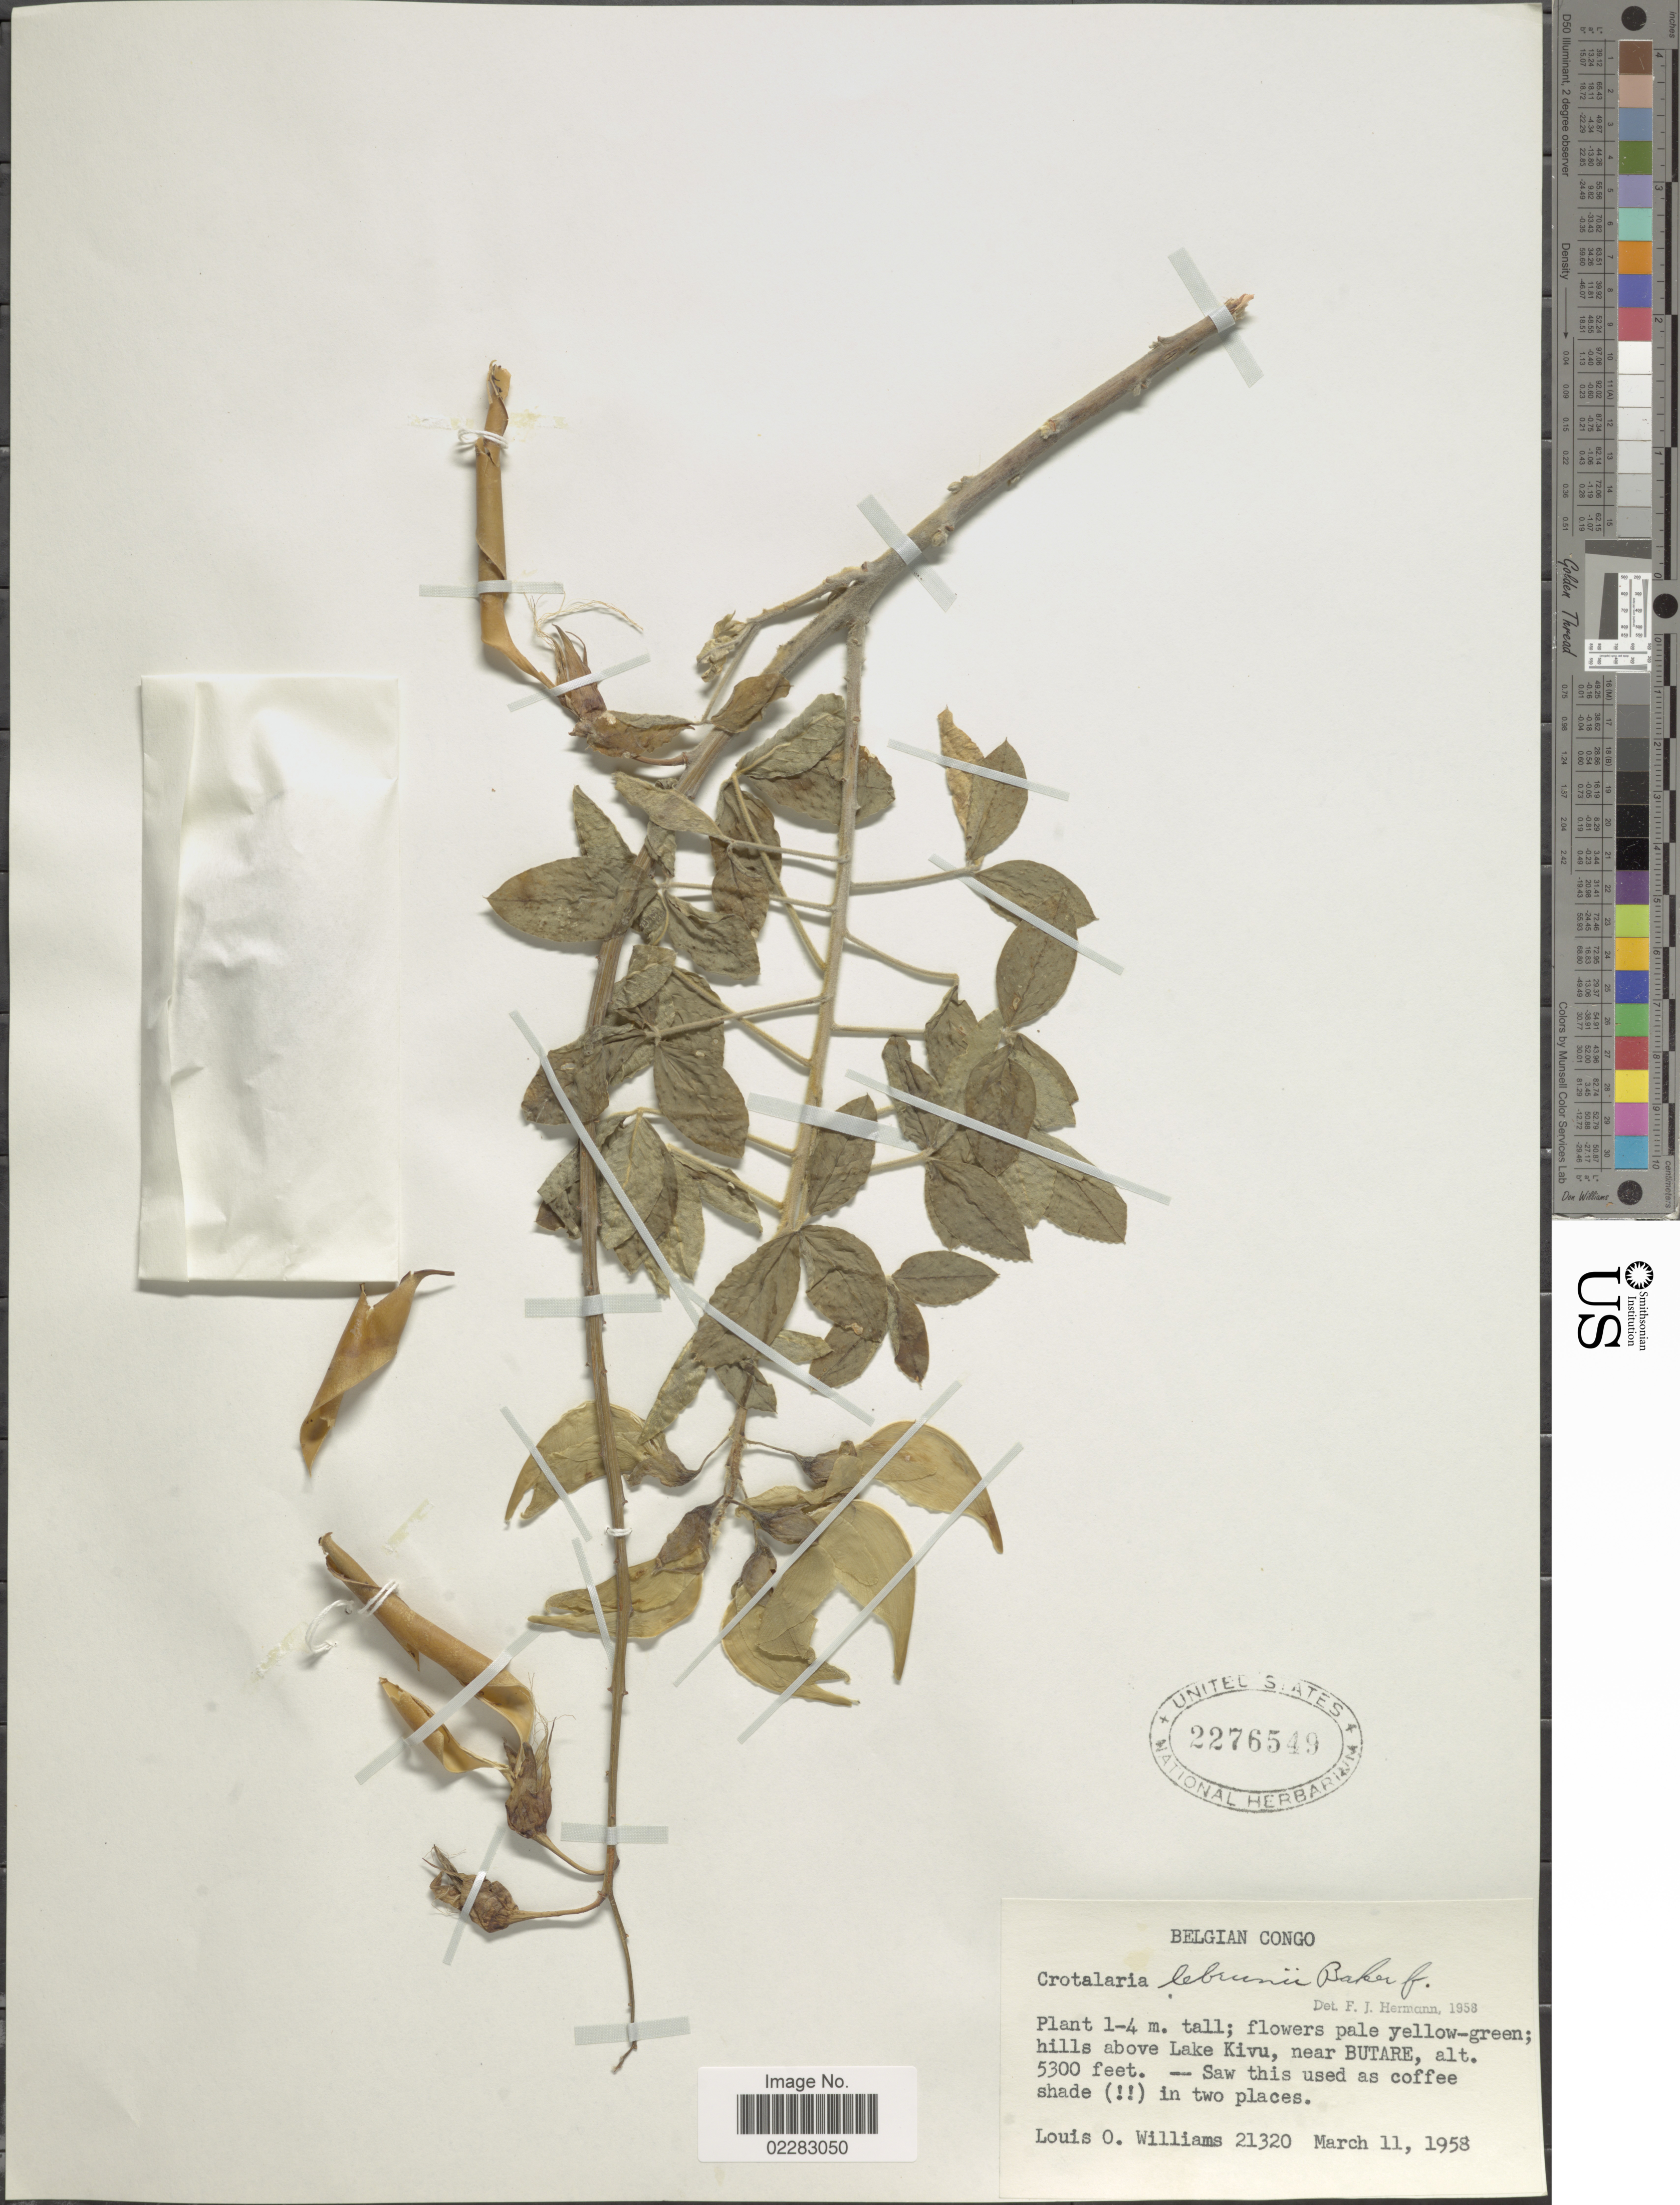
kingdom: Plantae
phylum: Tracheophyta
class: Magnoliopsida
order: Fabales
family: Fabaceae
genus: Crotalaria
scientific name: Crotalaria lebrunii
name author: Baker f.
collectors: L. O. Williams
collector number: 21320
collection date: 1958-03-11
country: Congo, Democratic Republic of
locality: Hills above Lake Kivu, near Butare.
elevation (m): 1615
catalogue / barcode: US 2276549